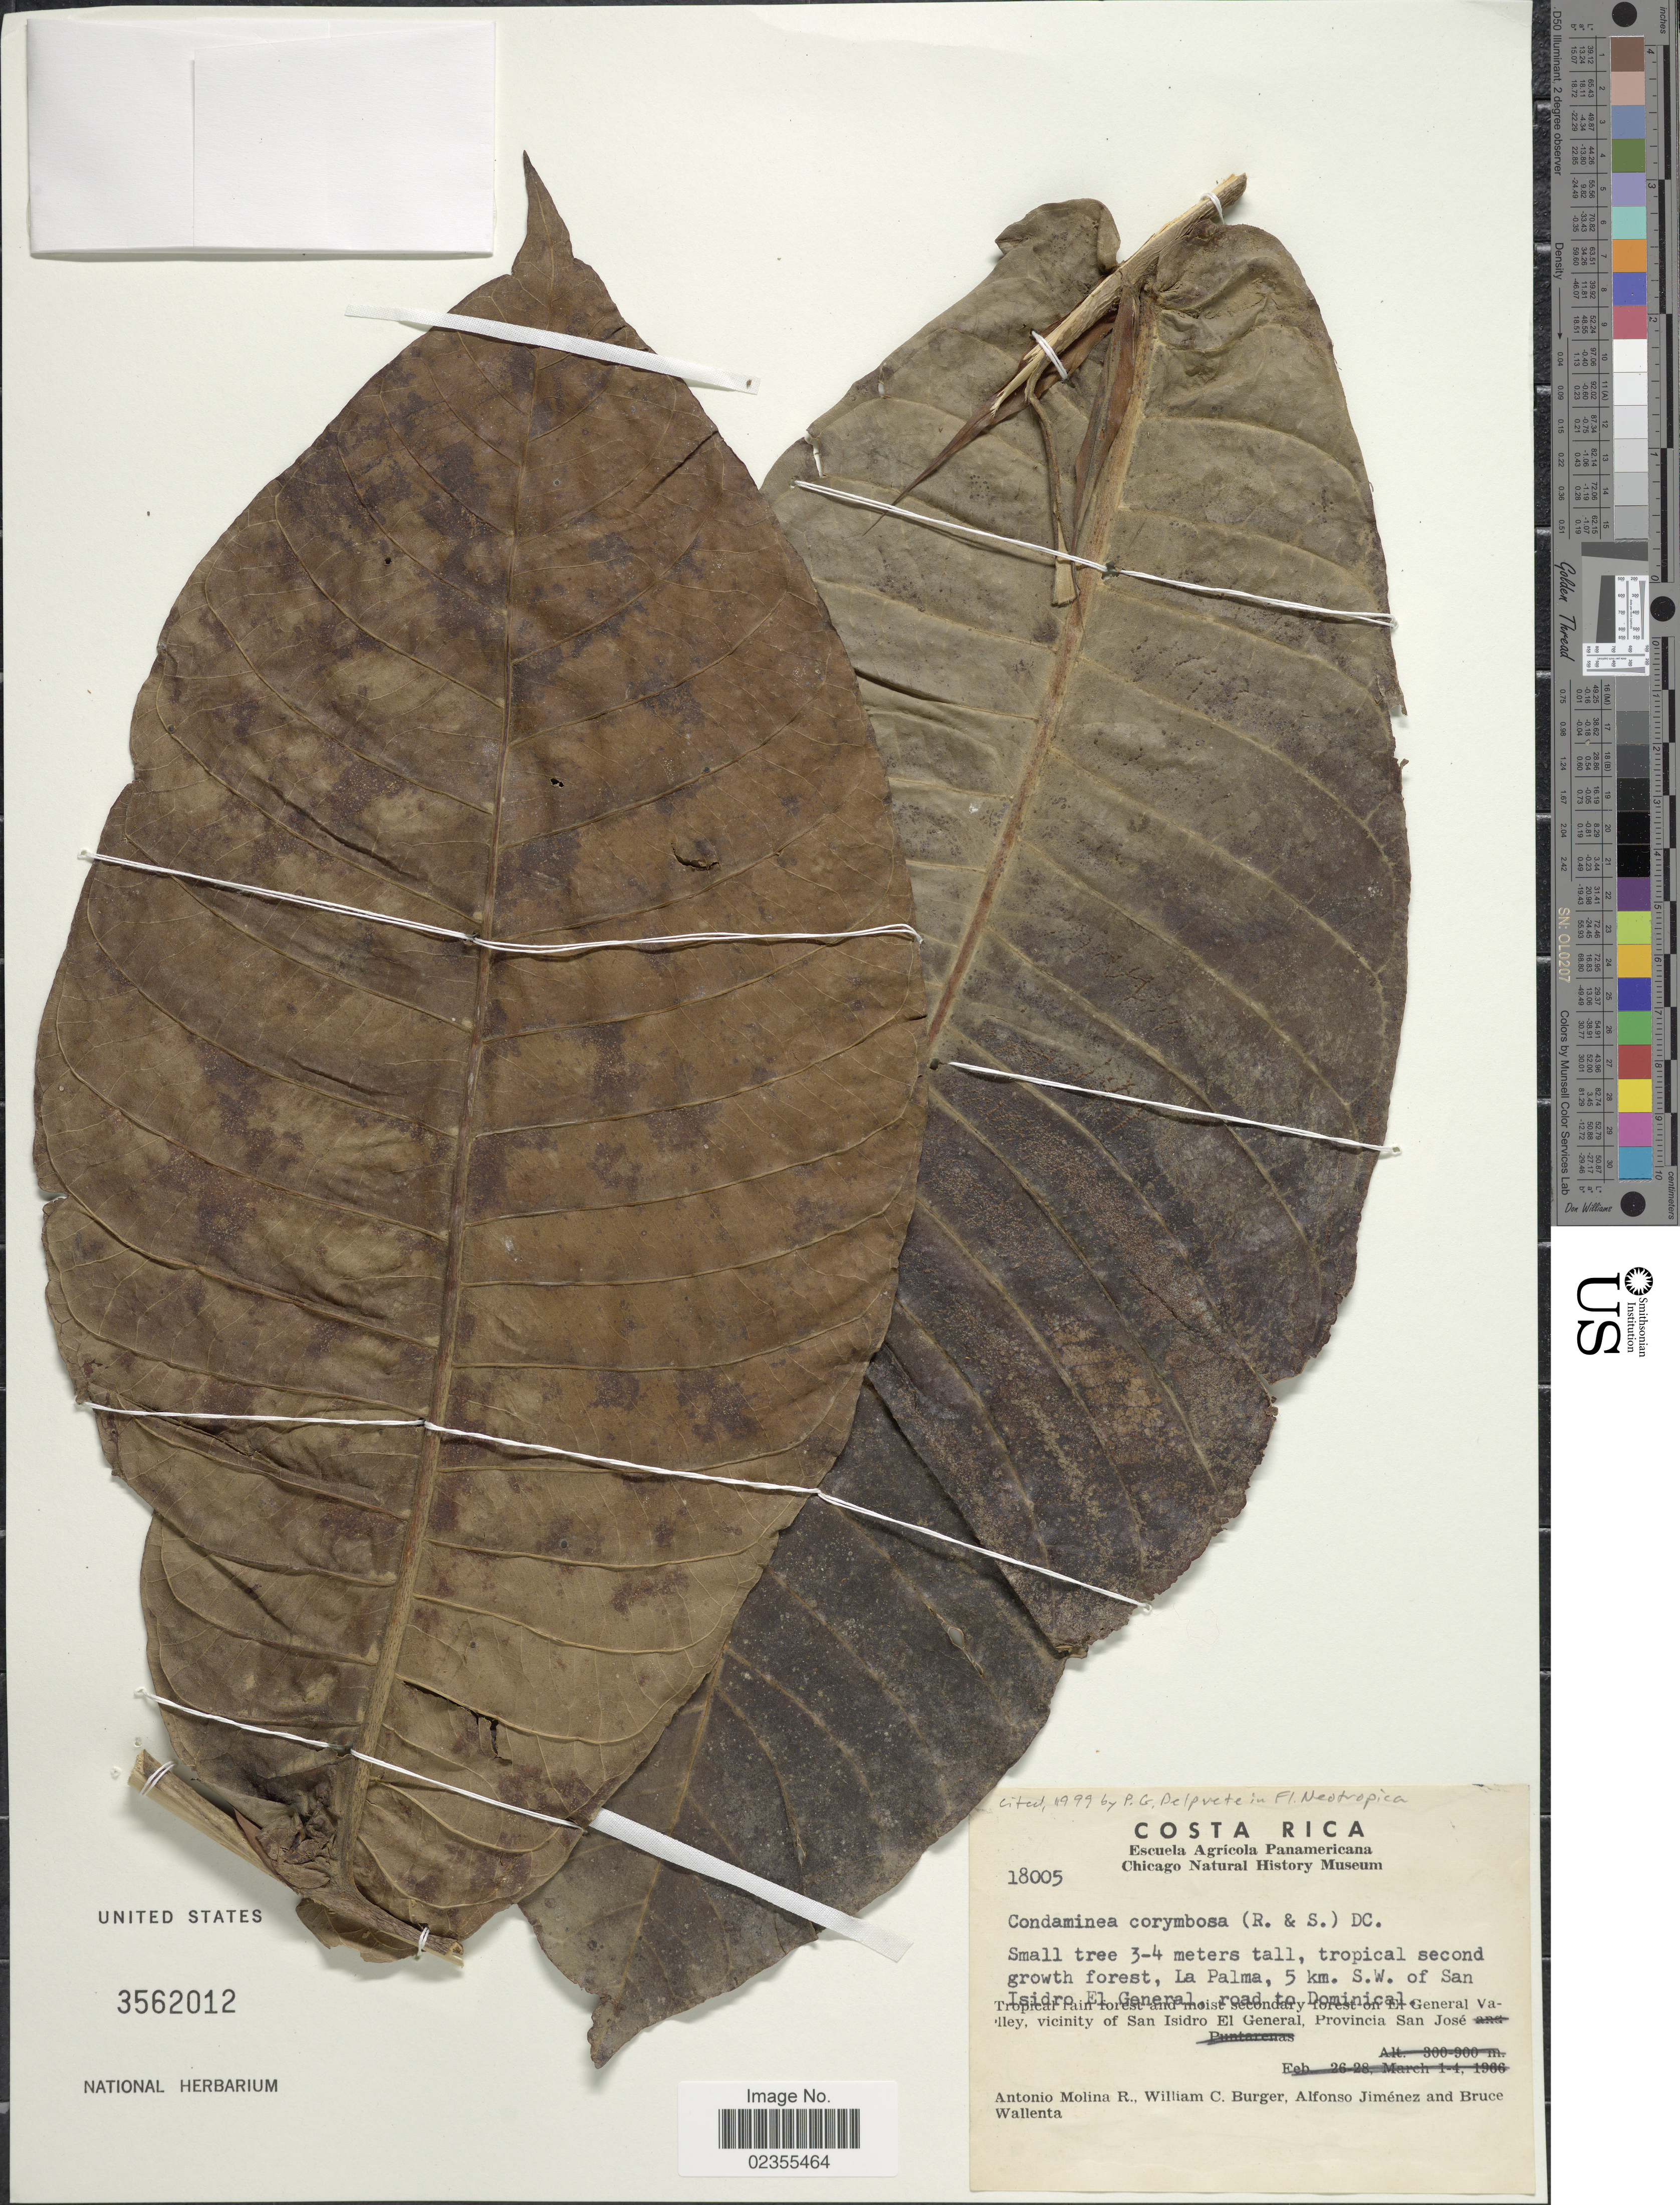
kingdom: Plantae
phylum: Tracheophyta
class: Magnoliopsida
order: Gentianales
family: Rubiaceae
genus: Condaminea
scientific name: Condaminea corymbosa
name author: (Ruiz & Pav.) DC.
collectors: A. Molina R., W. Burger, A. Jiménez & B. Wallenta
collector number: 18005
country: Costa Rica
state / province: San José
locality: La Palma, 5 km. S. W. of San Isidro El General, road to Dominical General Valley, vicinity of San Isidro El General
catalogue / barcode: US 3562012